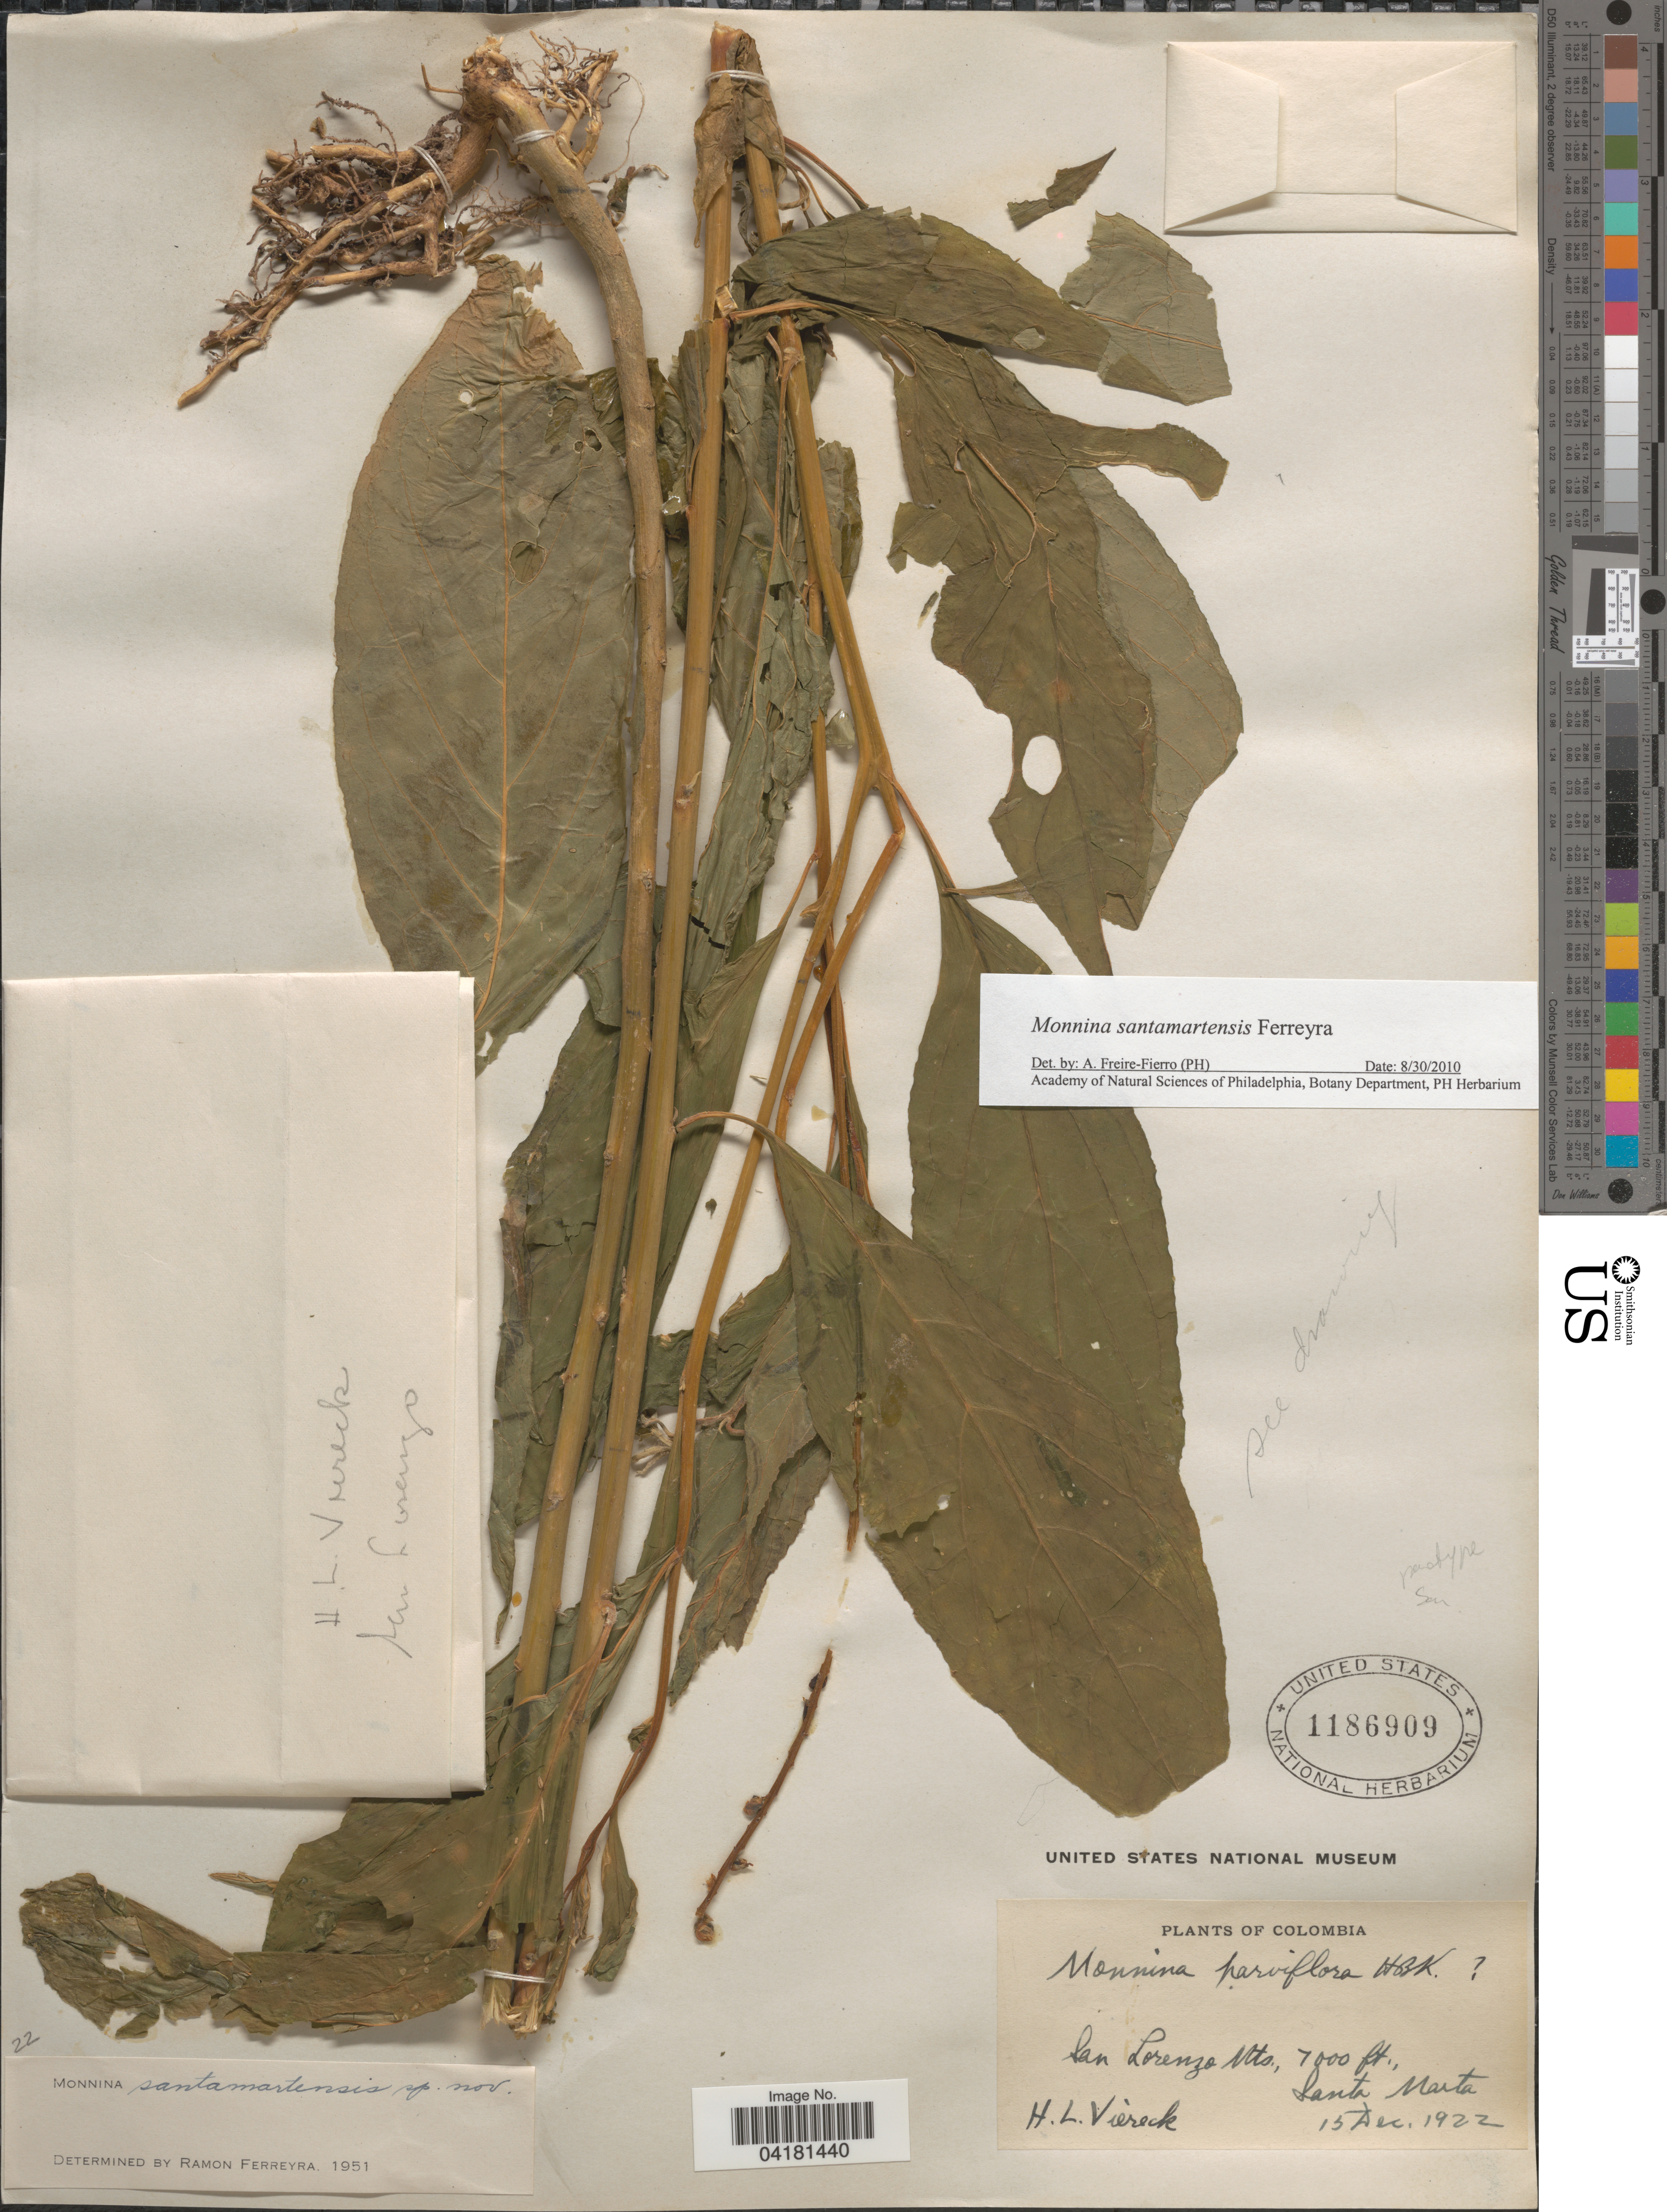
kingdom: Plantae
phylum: Tracheophyta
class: Magnoliopsida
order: Fabales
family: Polygalaceae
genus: Monnina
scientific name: Monnina santamartensis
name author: Ferreyra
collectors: H. L. Viereck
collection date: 1922-12-15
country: Colombia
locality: San Lorenzo Mts., Santa Marta.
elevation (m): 2134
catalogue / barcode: US 1186909